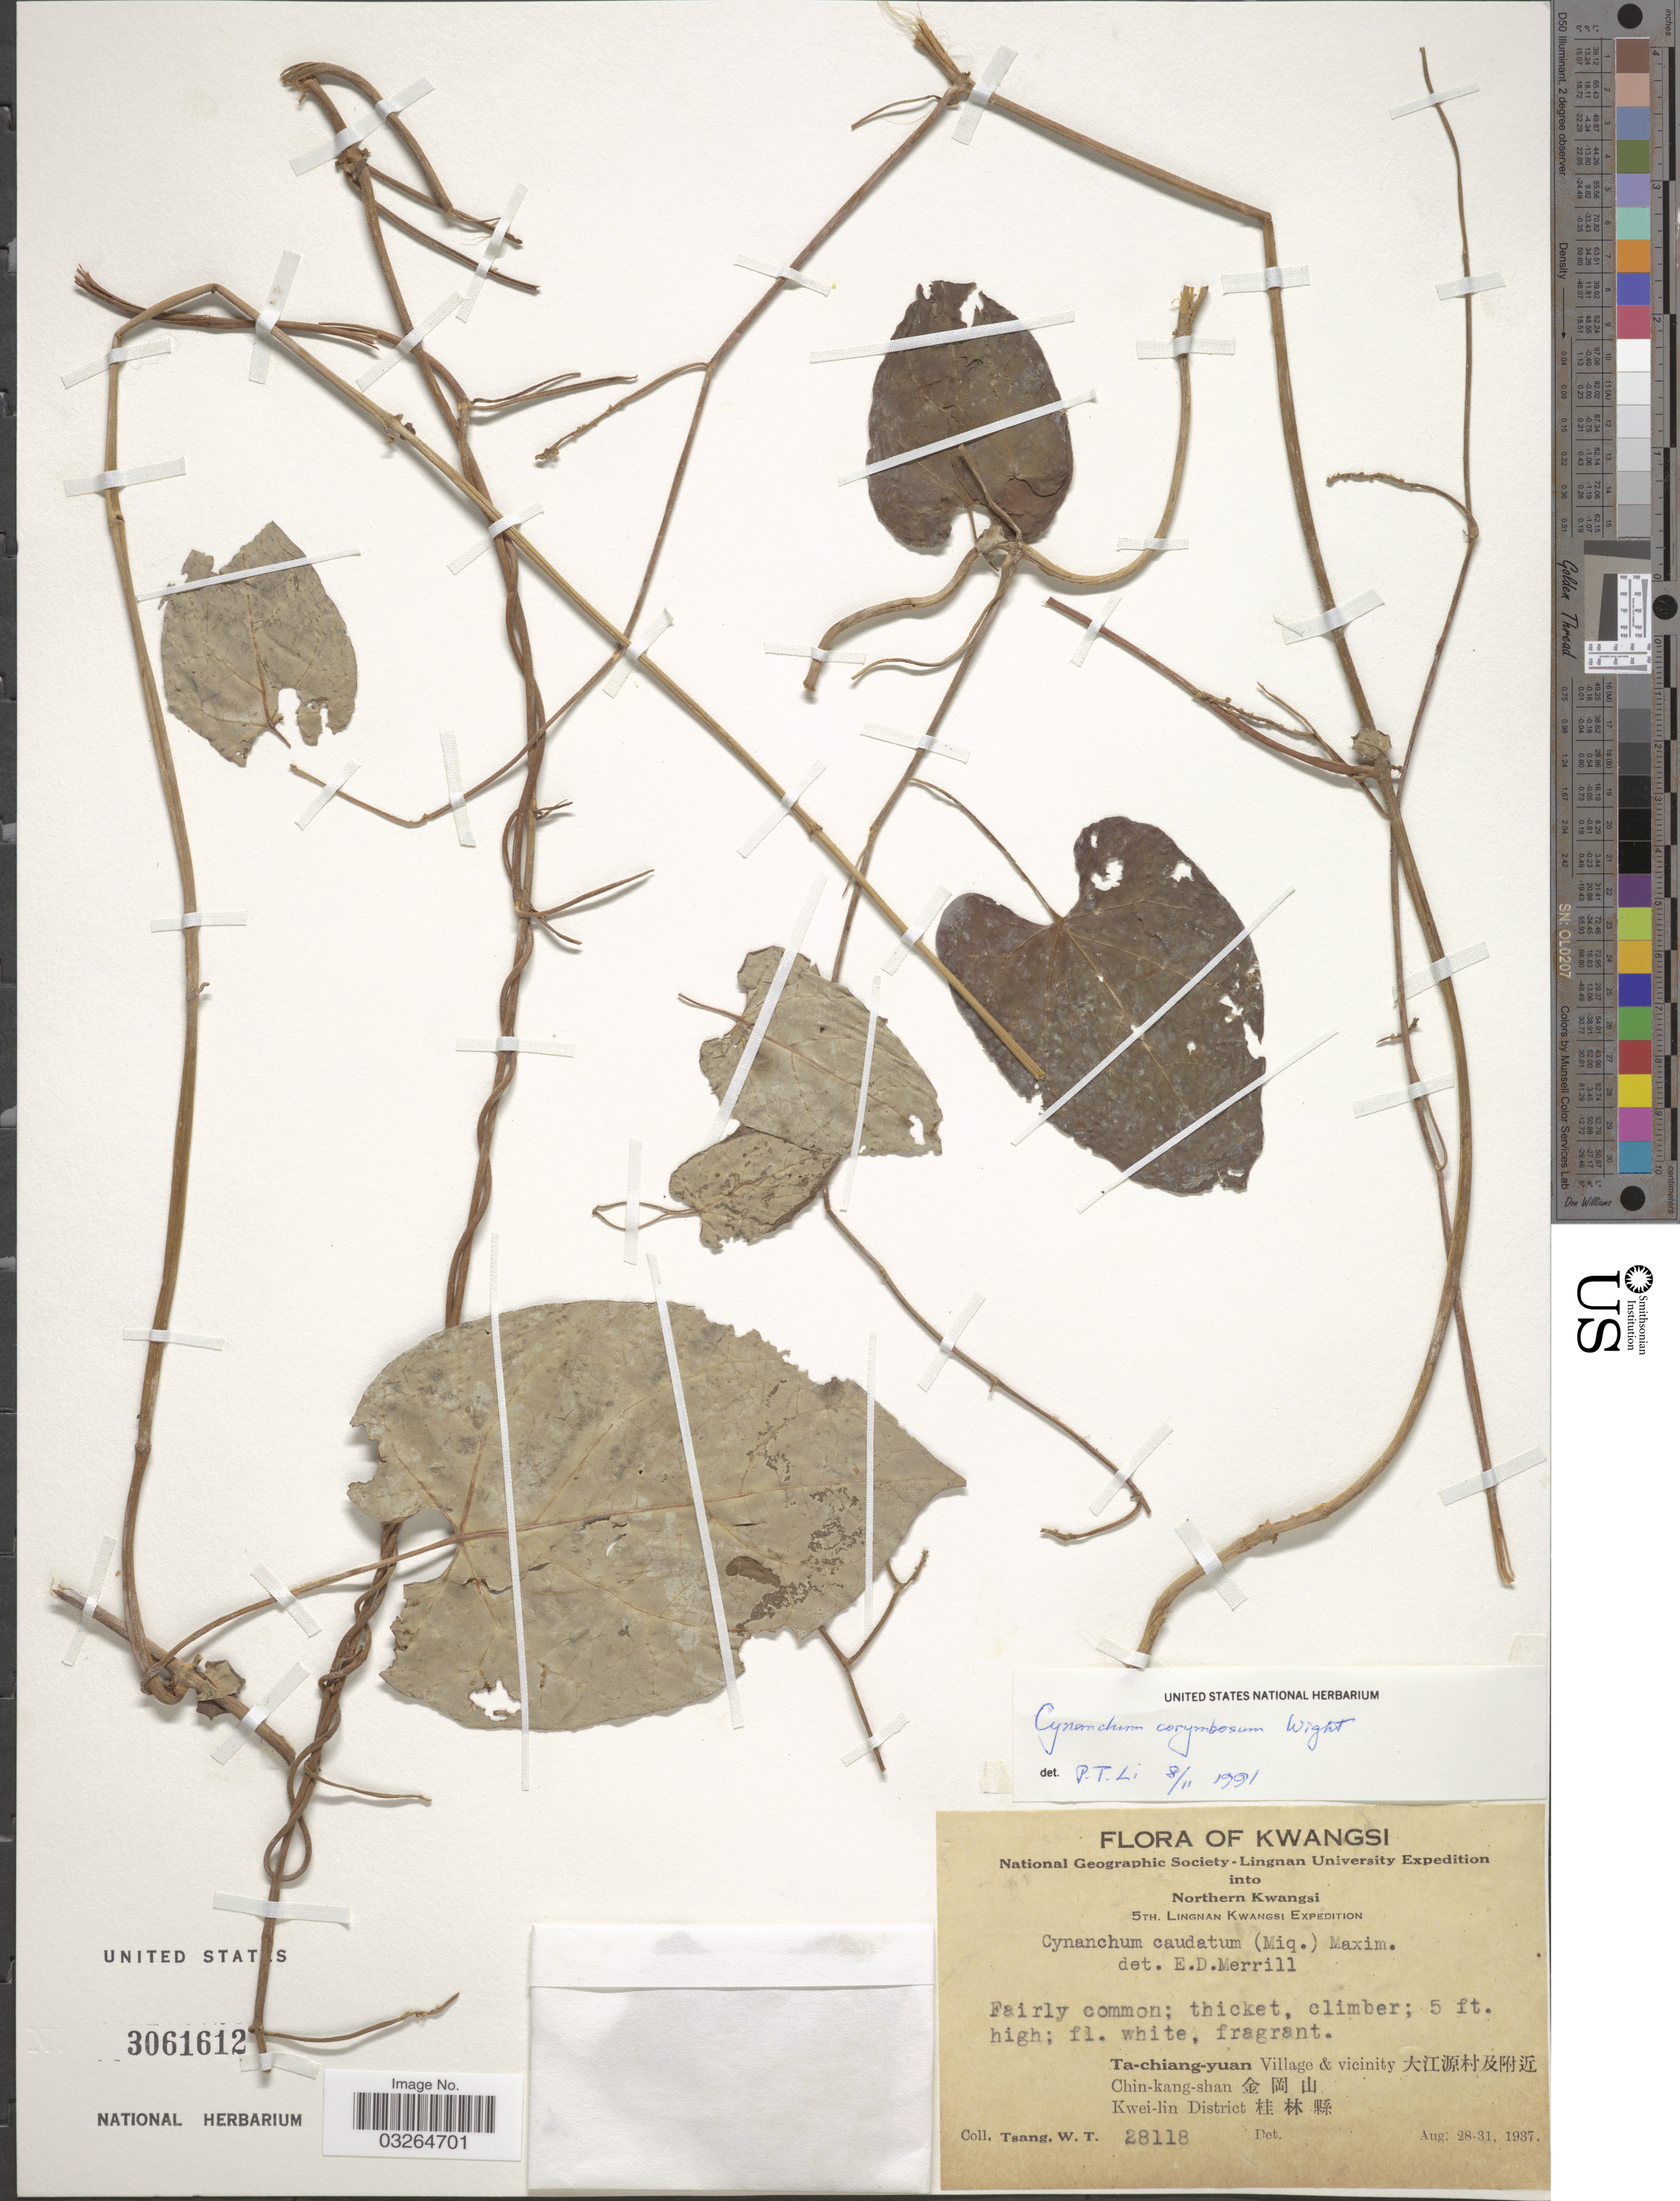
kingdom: Plantae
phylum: Tracheophyta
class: Magnoliopsida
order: Gentianales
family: Apocynaceae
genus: Cynanchum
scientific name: Cynanchum corymbosum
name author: Wight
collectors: W. T. Tsang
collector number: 28118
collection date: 1937-08-28/1937-08-31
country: China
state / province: Guangxi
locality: Kwangsi.Northern Kwangsi. Ta-chiang-yuan Village & vicinity Chin-kang-shan Kwei-lin District .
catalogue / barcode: US 3061612